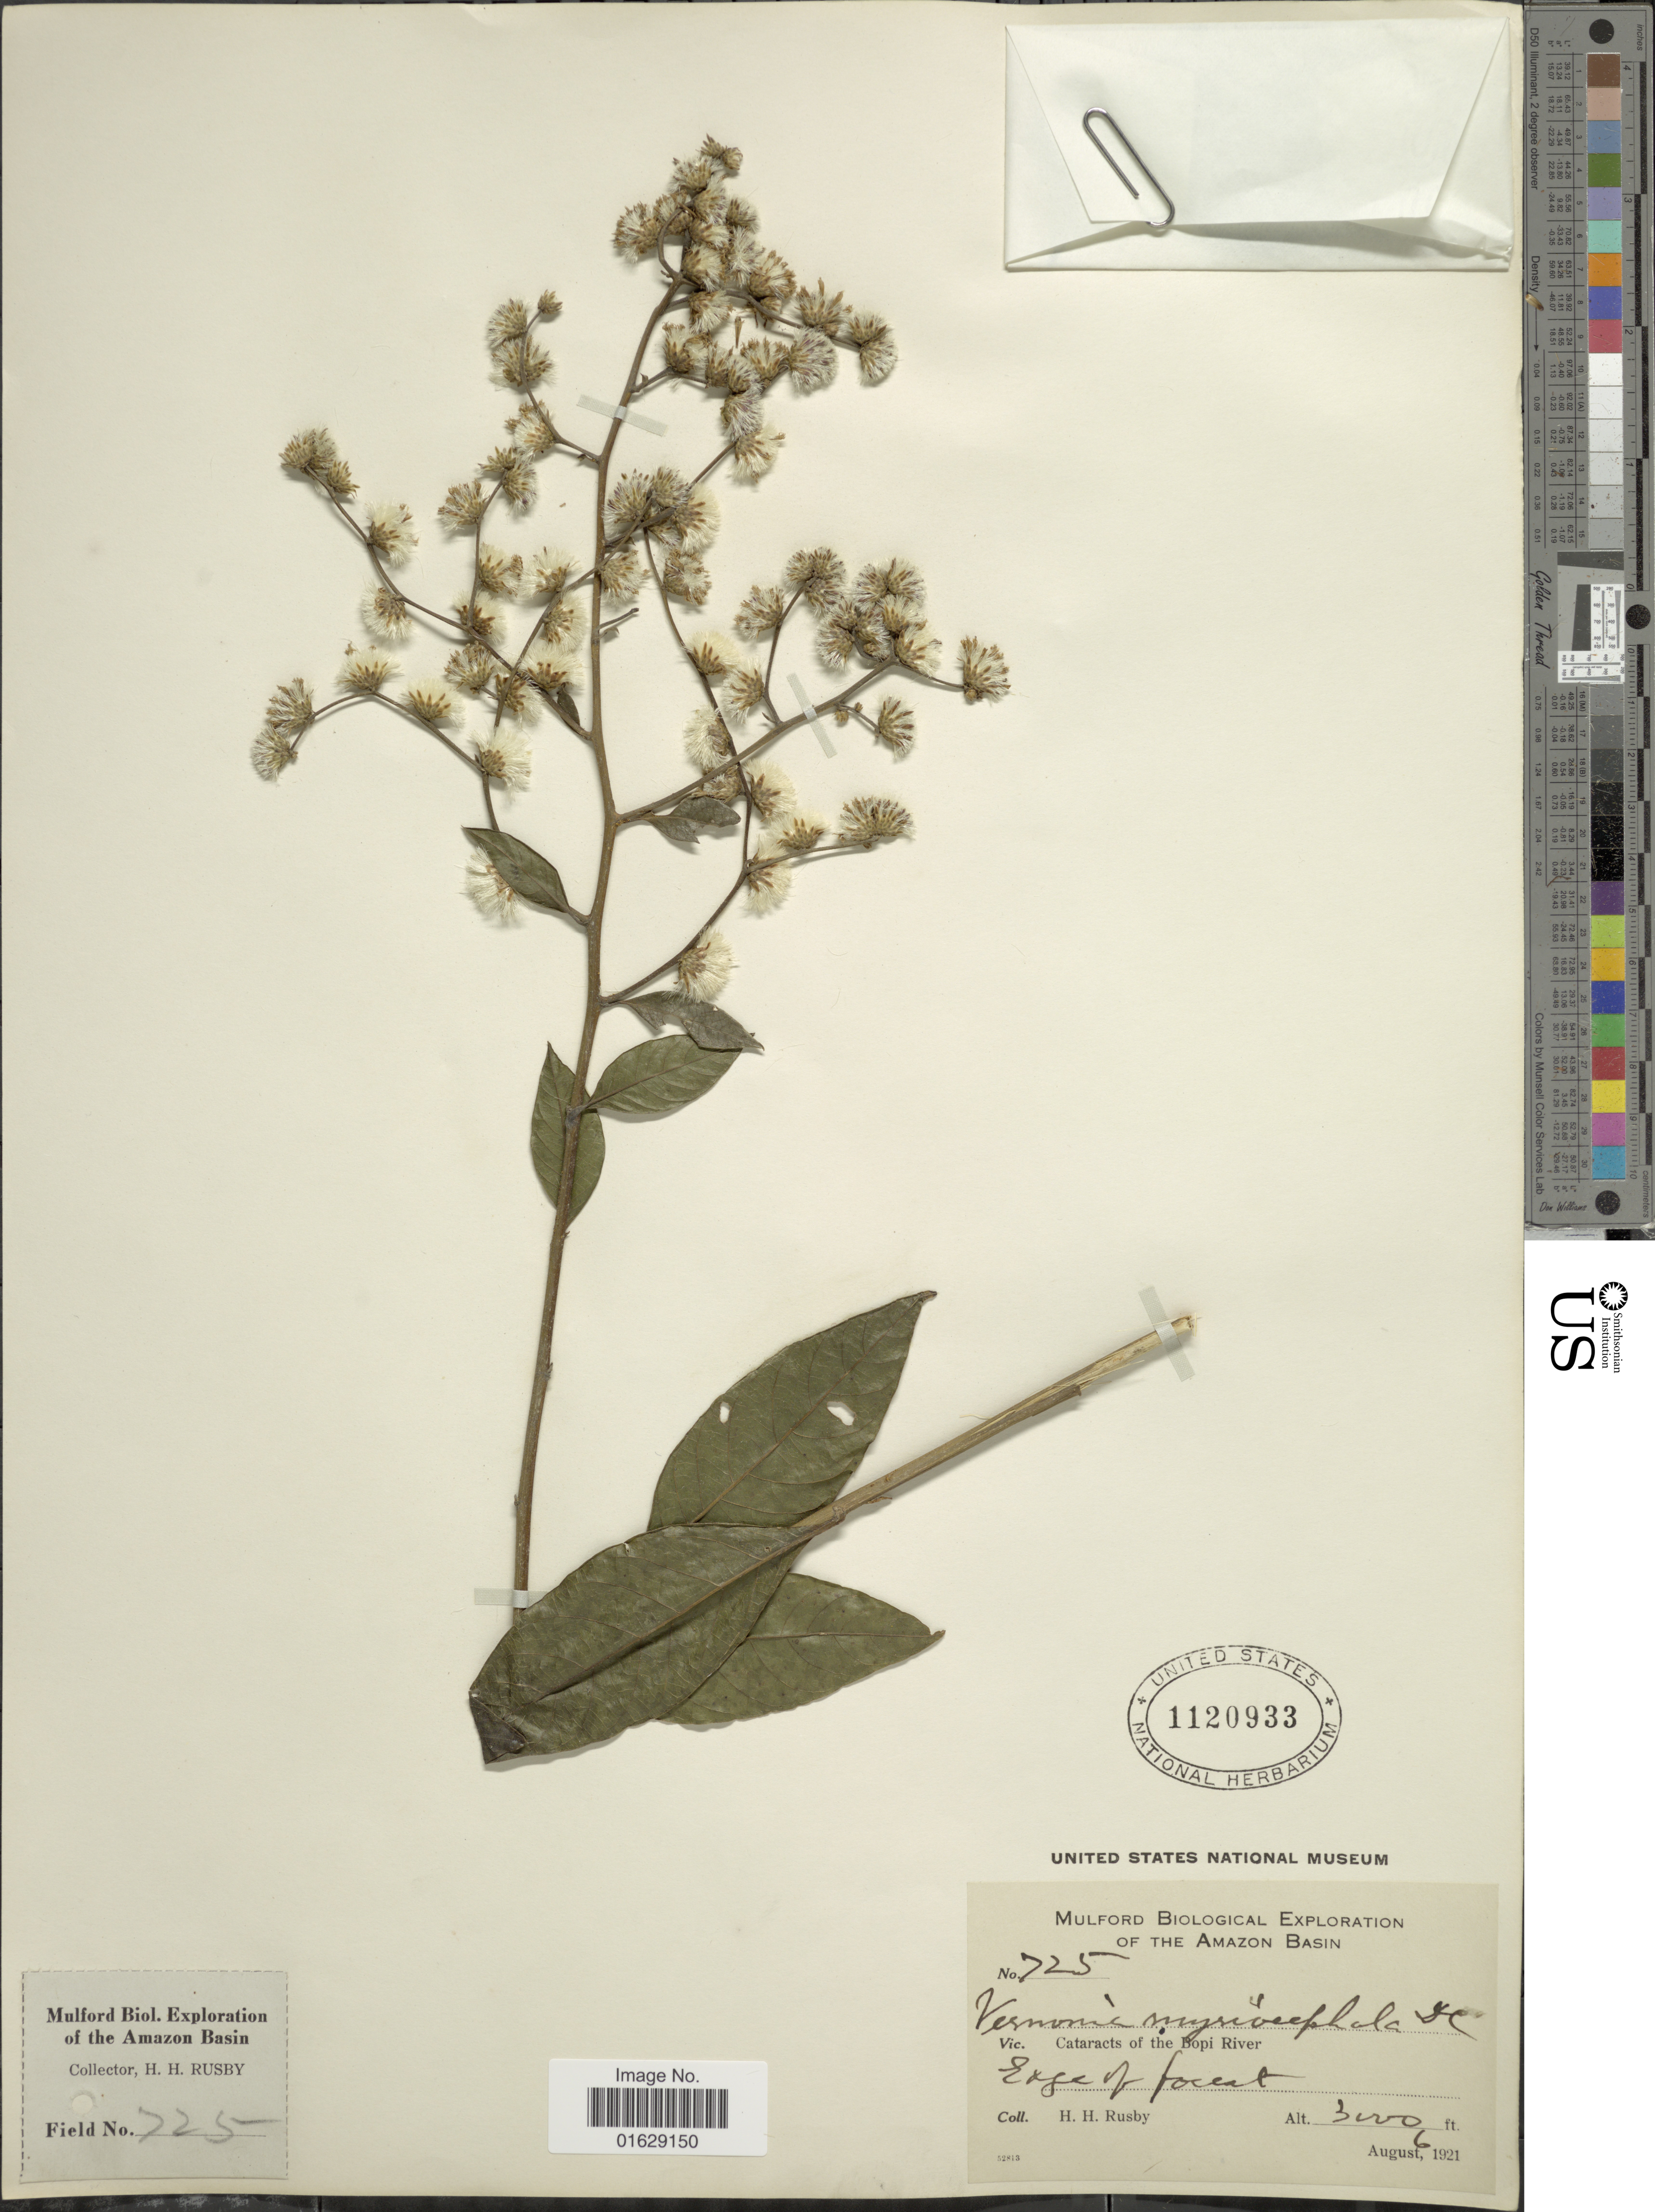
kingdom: Plantae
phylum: Tracheophyta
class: Magnoliopsida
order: Asterales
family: Asteraceae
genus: Lepidaploa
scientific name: Lepidaploa myriocephala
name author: (DC.) H. Rob.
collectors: H. H. Rusby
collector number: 725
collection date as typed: August 6, 1921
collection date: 1921-08-06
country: Bolivia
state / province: La Paz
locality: Cataracts of the Bopi River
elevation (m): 914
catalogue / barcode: US 1120933